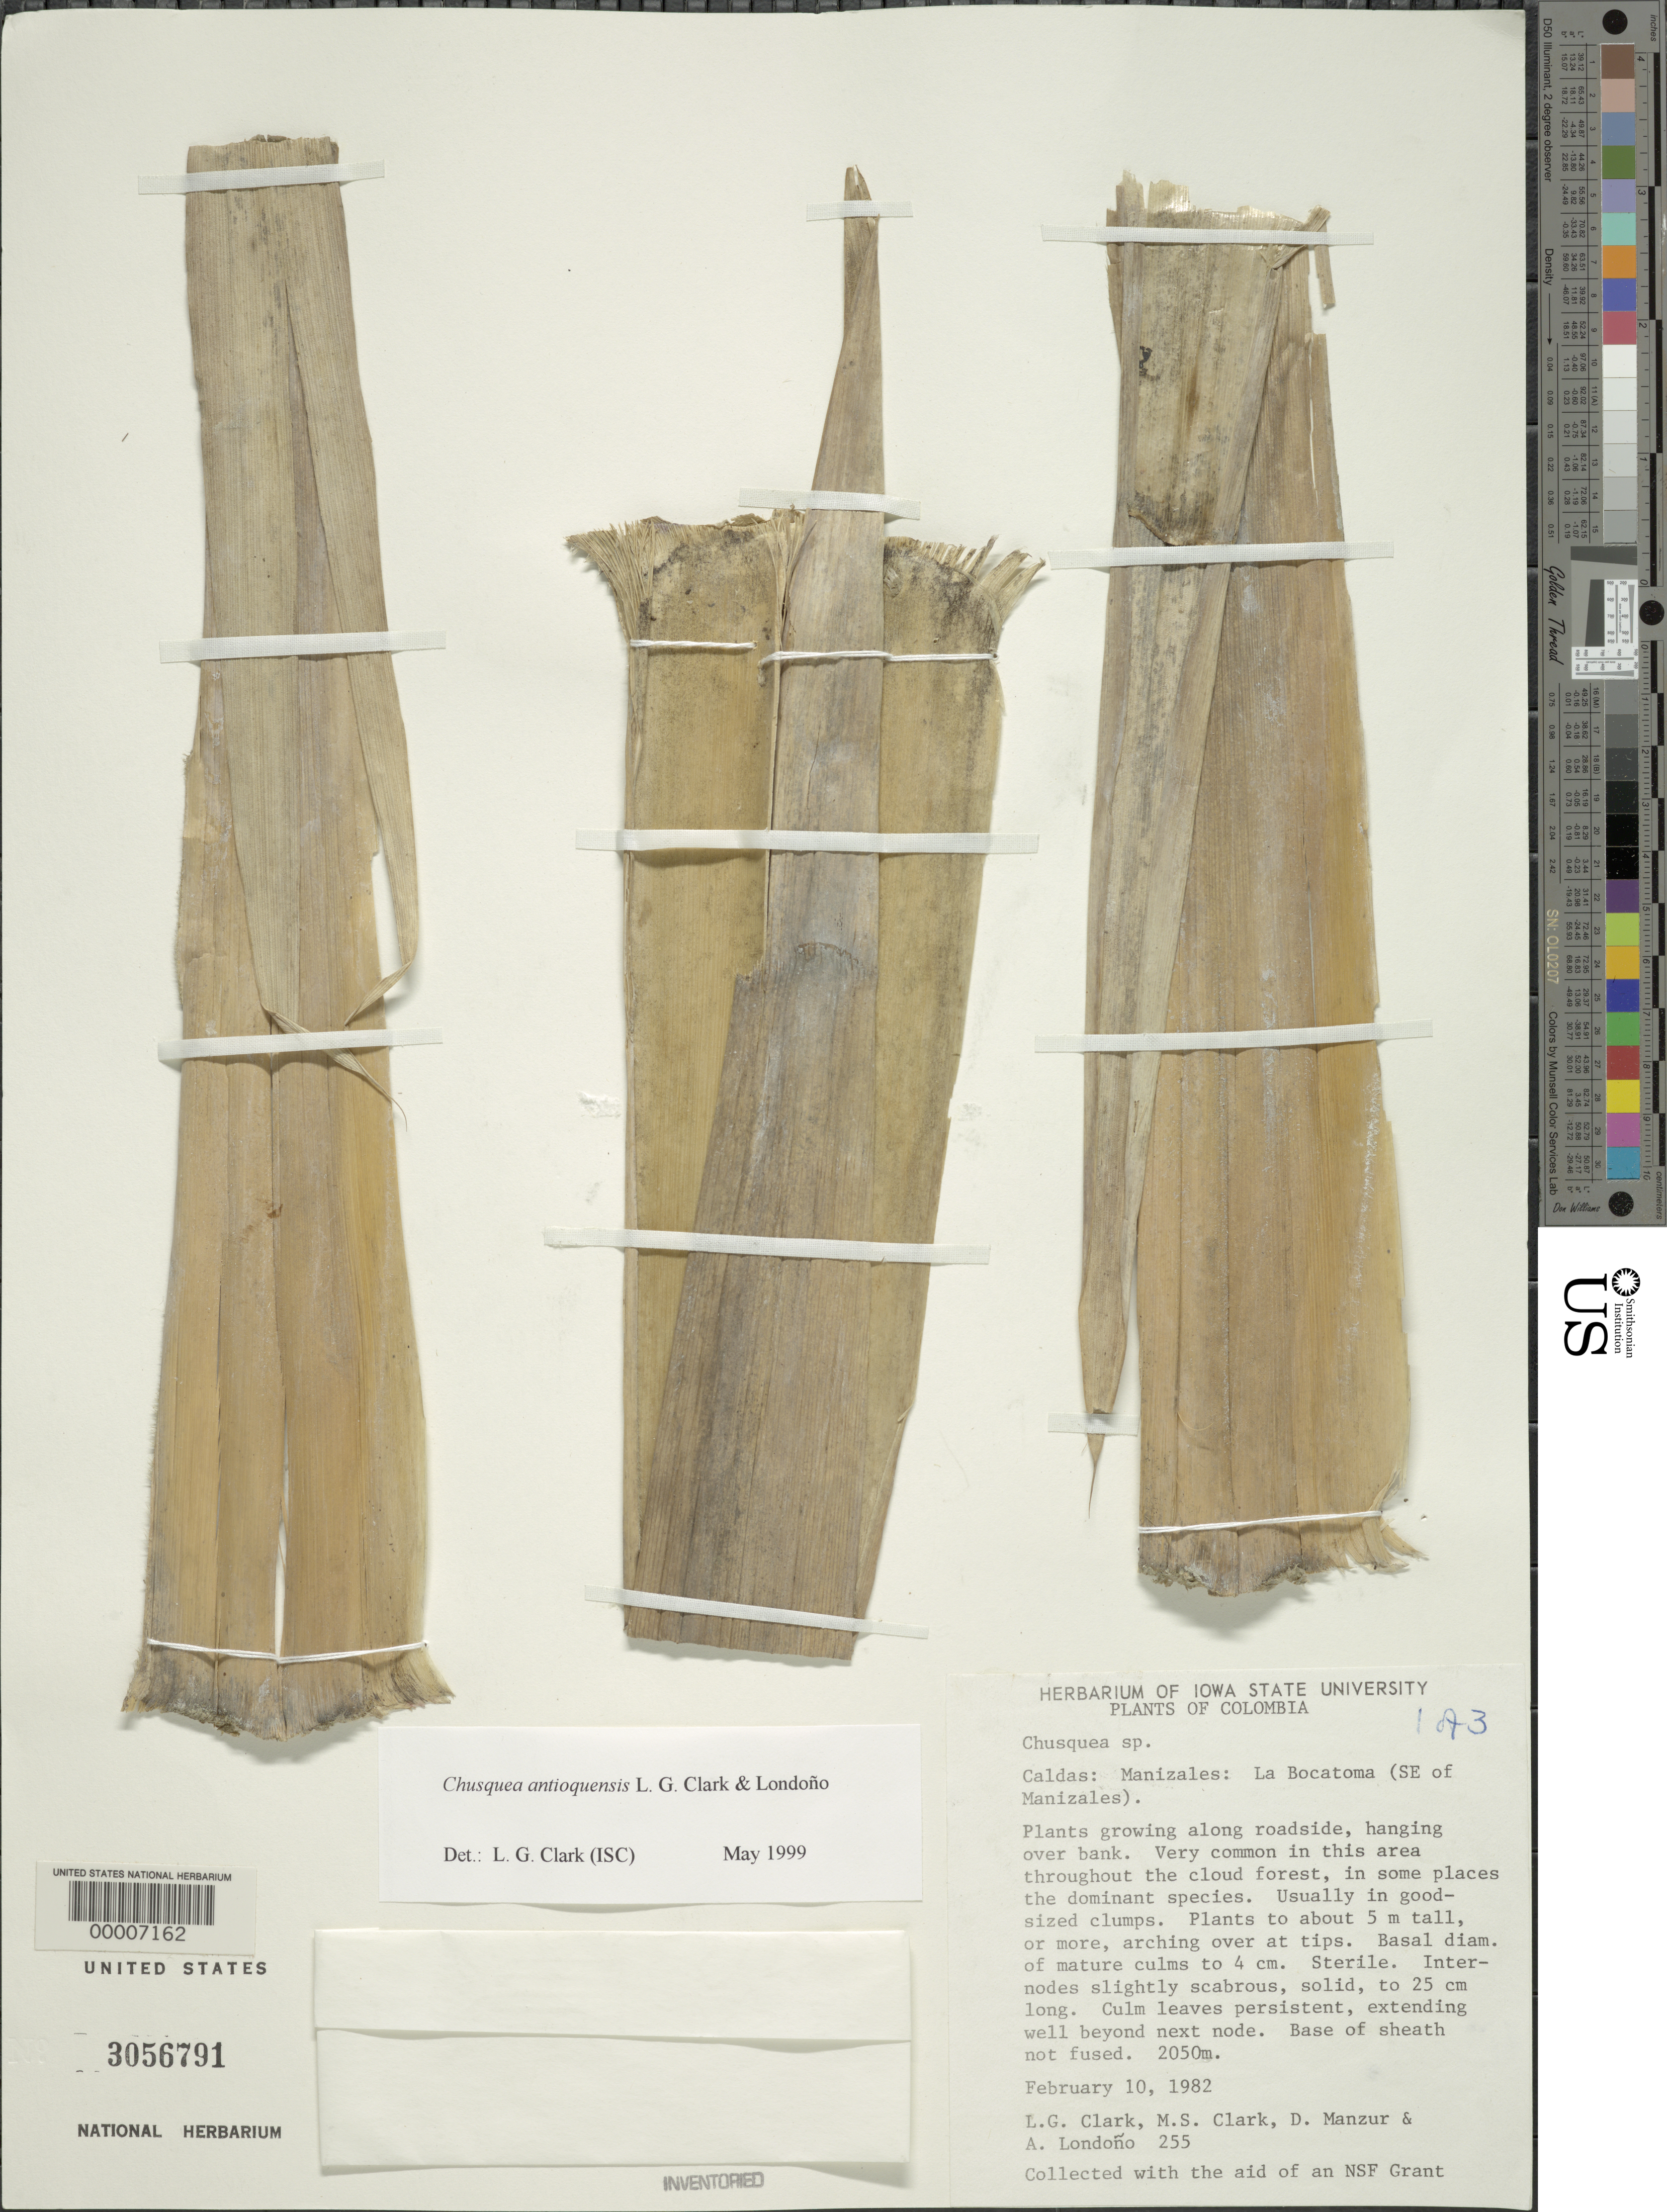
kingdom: Plantae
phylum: Tracheophyta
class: Liliopsida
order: Poales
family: Poaceae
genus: Chusquea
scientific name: Chusquea antioquensis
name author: L.G. Clark & Londoño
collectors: L. G. Clark, M. S. Clark, D. Manzur & A. Londono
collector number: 255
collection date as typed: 10 Feb 1982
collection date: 1982-02-10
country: Colombia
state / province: Caldas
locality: Manizales, La Bocatoma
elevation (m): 2050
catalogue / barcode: US 3056791